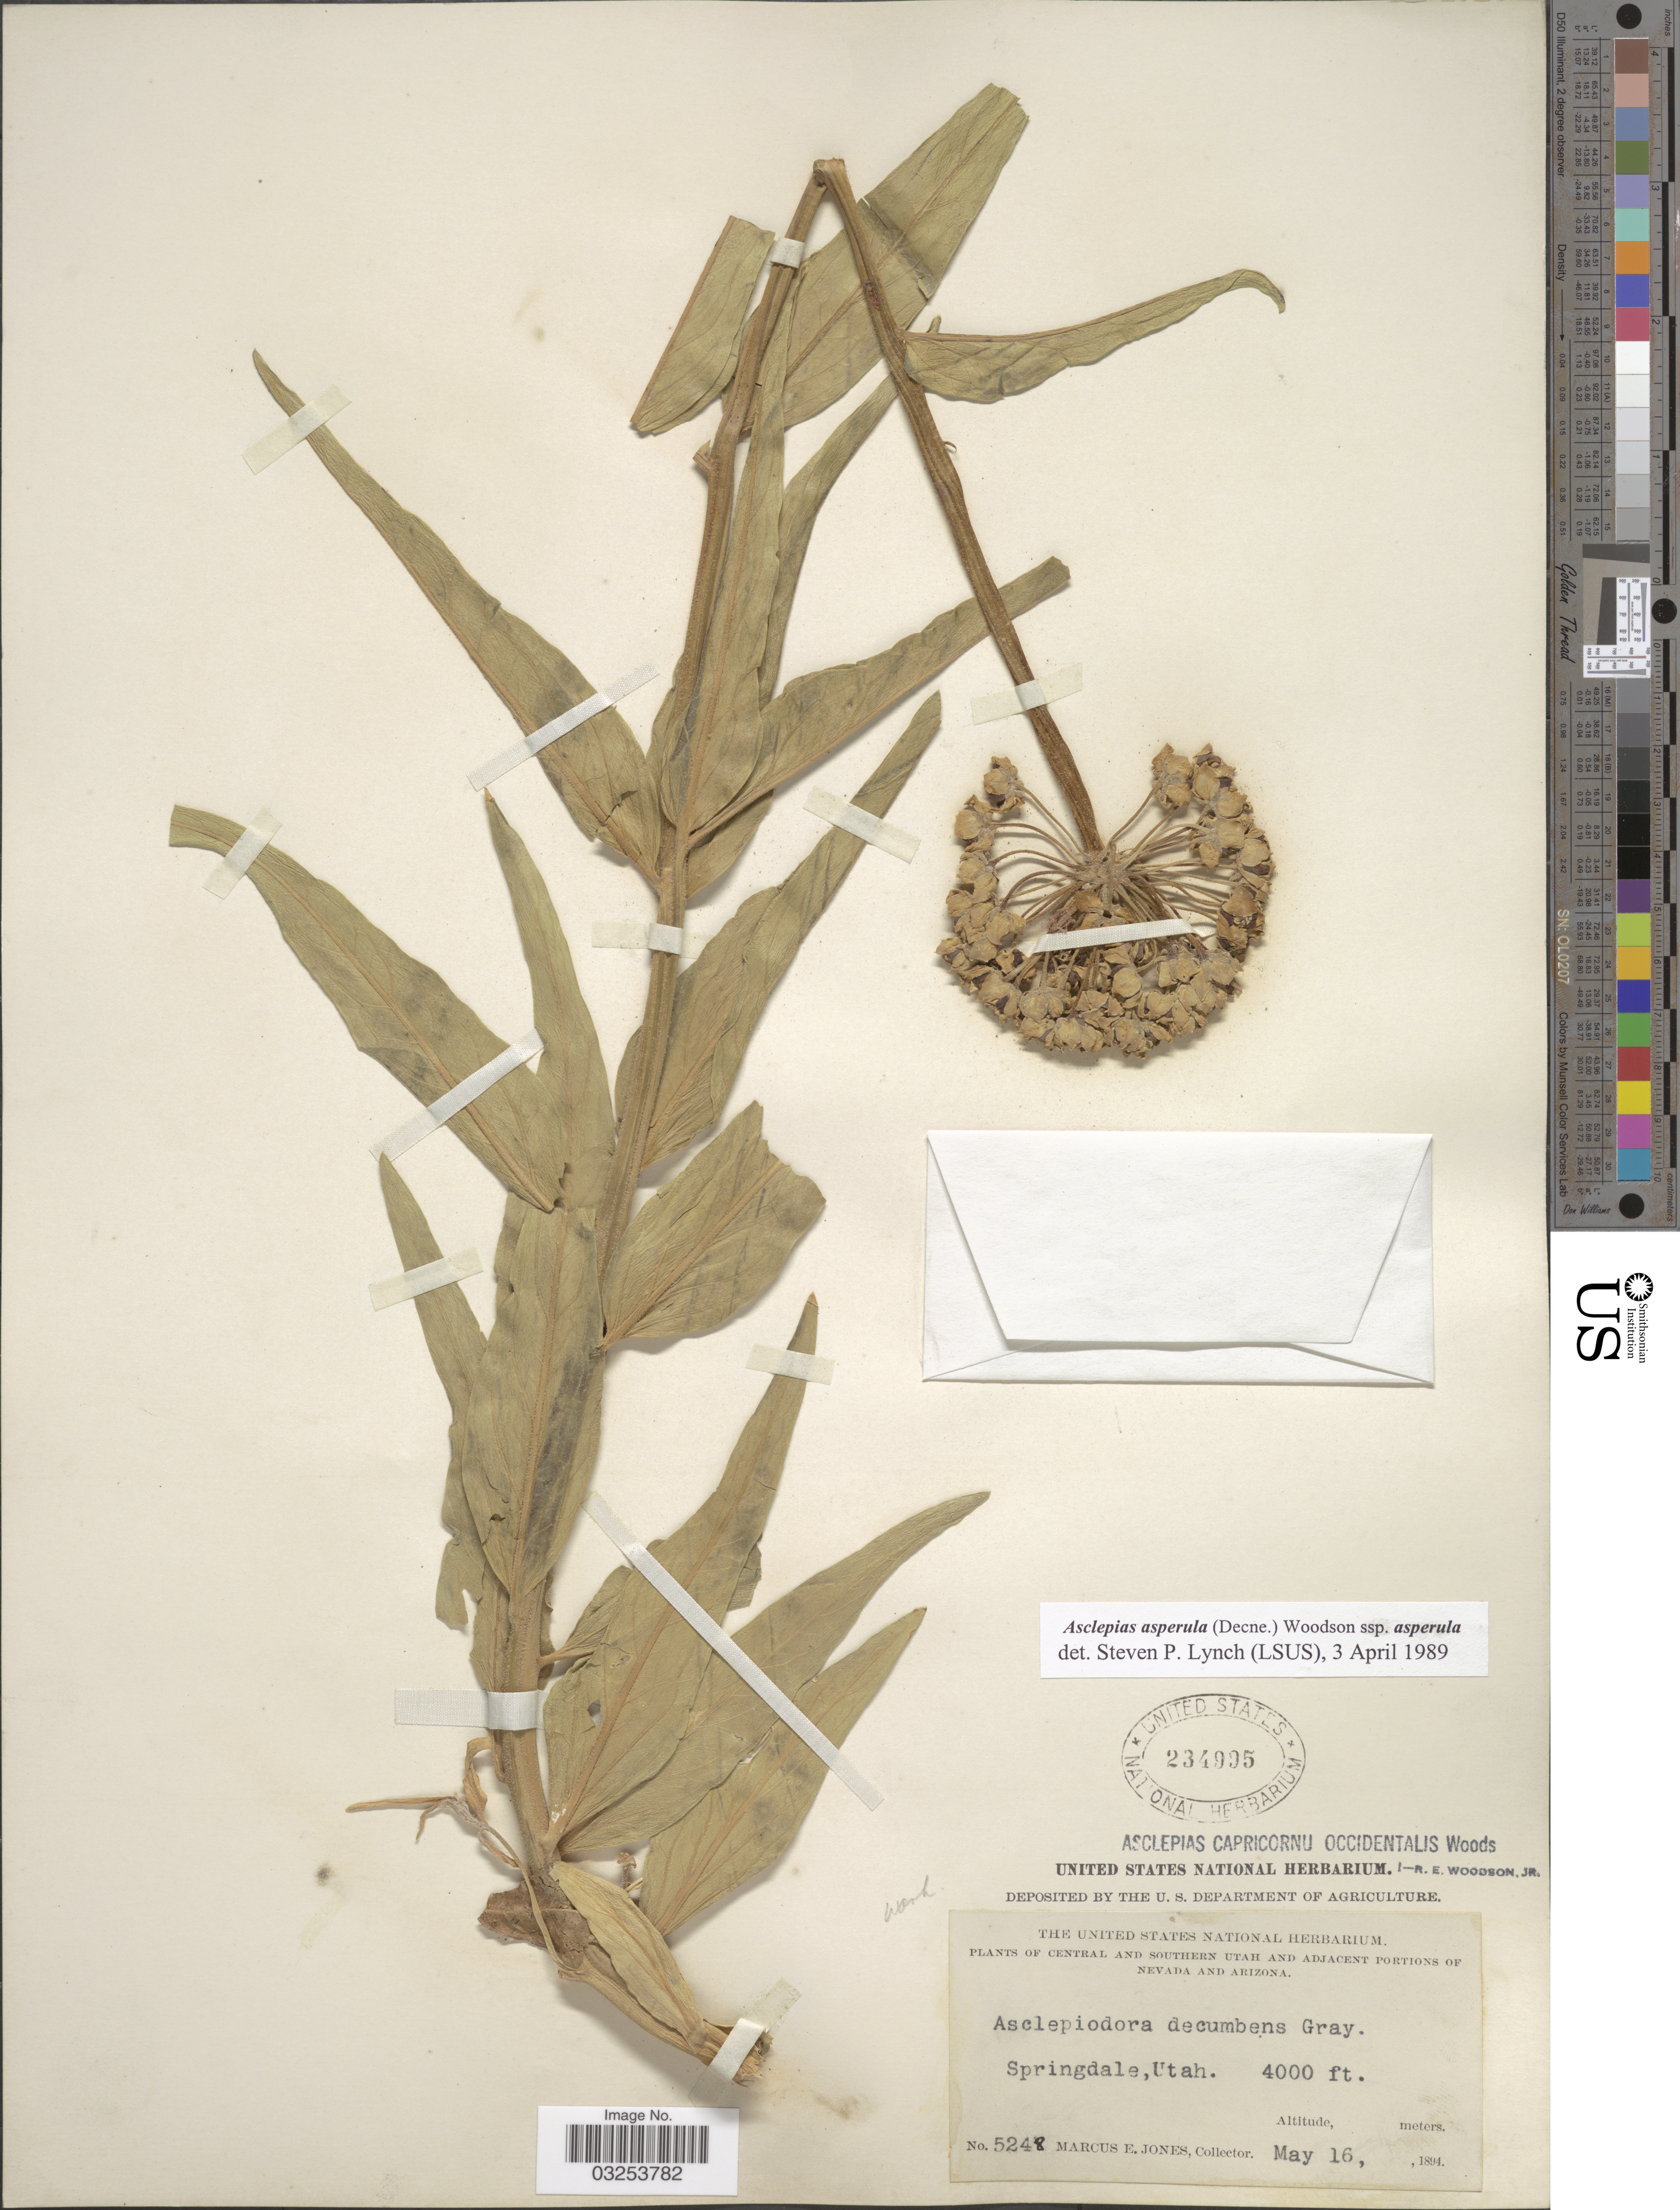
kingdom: Plantae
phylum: Tracheophyta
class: Magnoliopsida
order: Gentianales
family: Apocynaceae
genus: Asclepias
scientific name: Asclepias asperula subsp. asperula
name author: (Decne.) Woodson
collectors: M. E. Jones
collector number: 5248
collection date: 1894-05-16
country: United States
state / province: Utah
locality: Central and Southern Utah. Springdale.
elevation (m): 1219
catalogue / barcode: US 234995